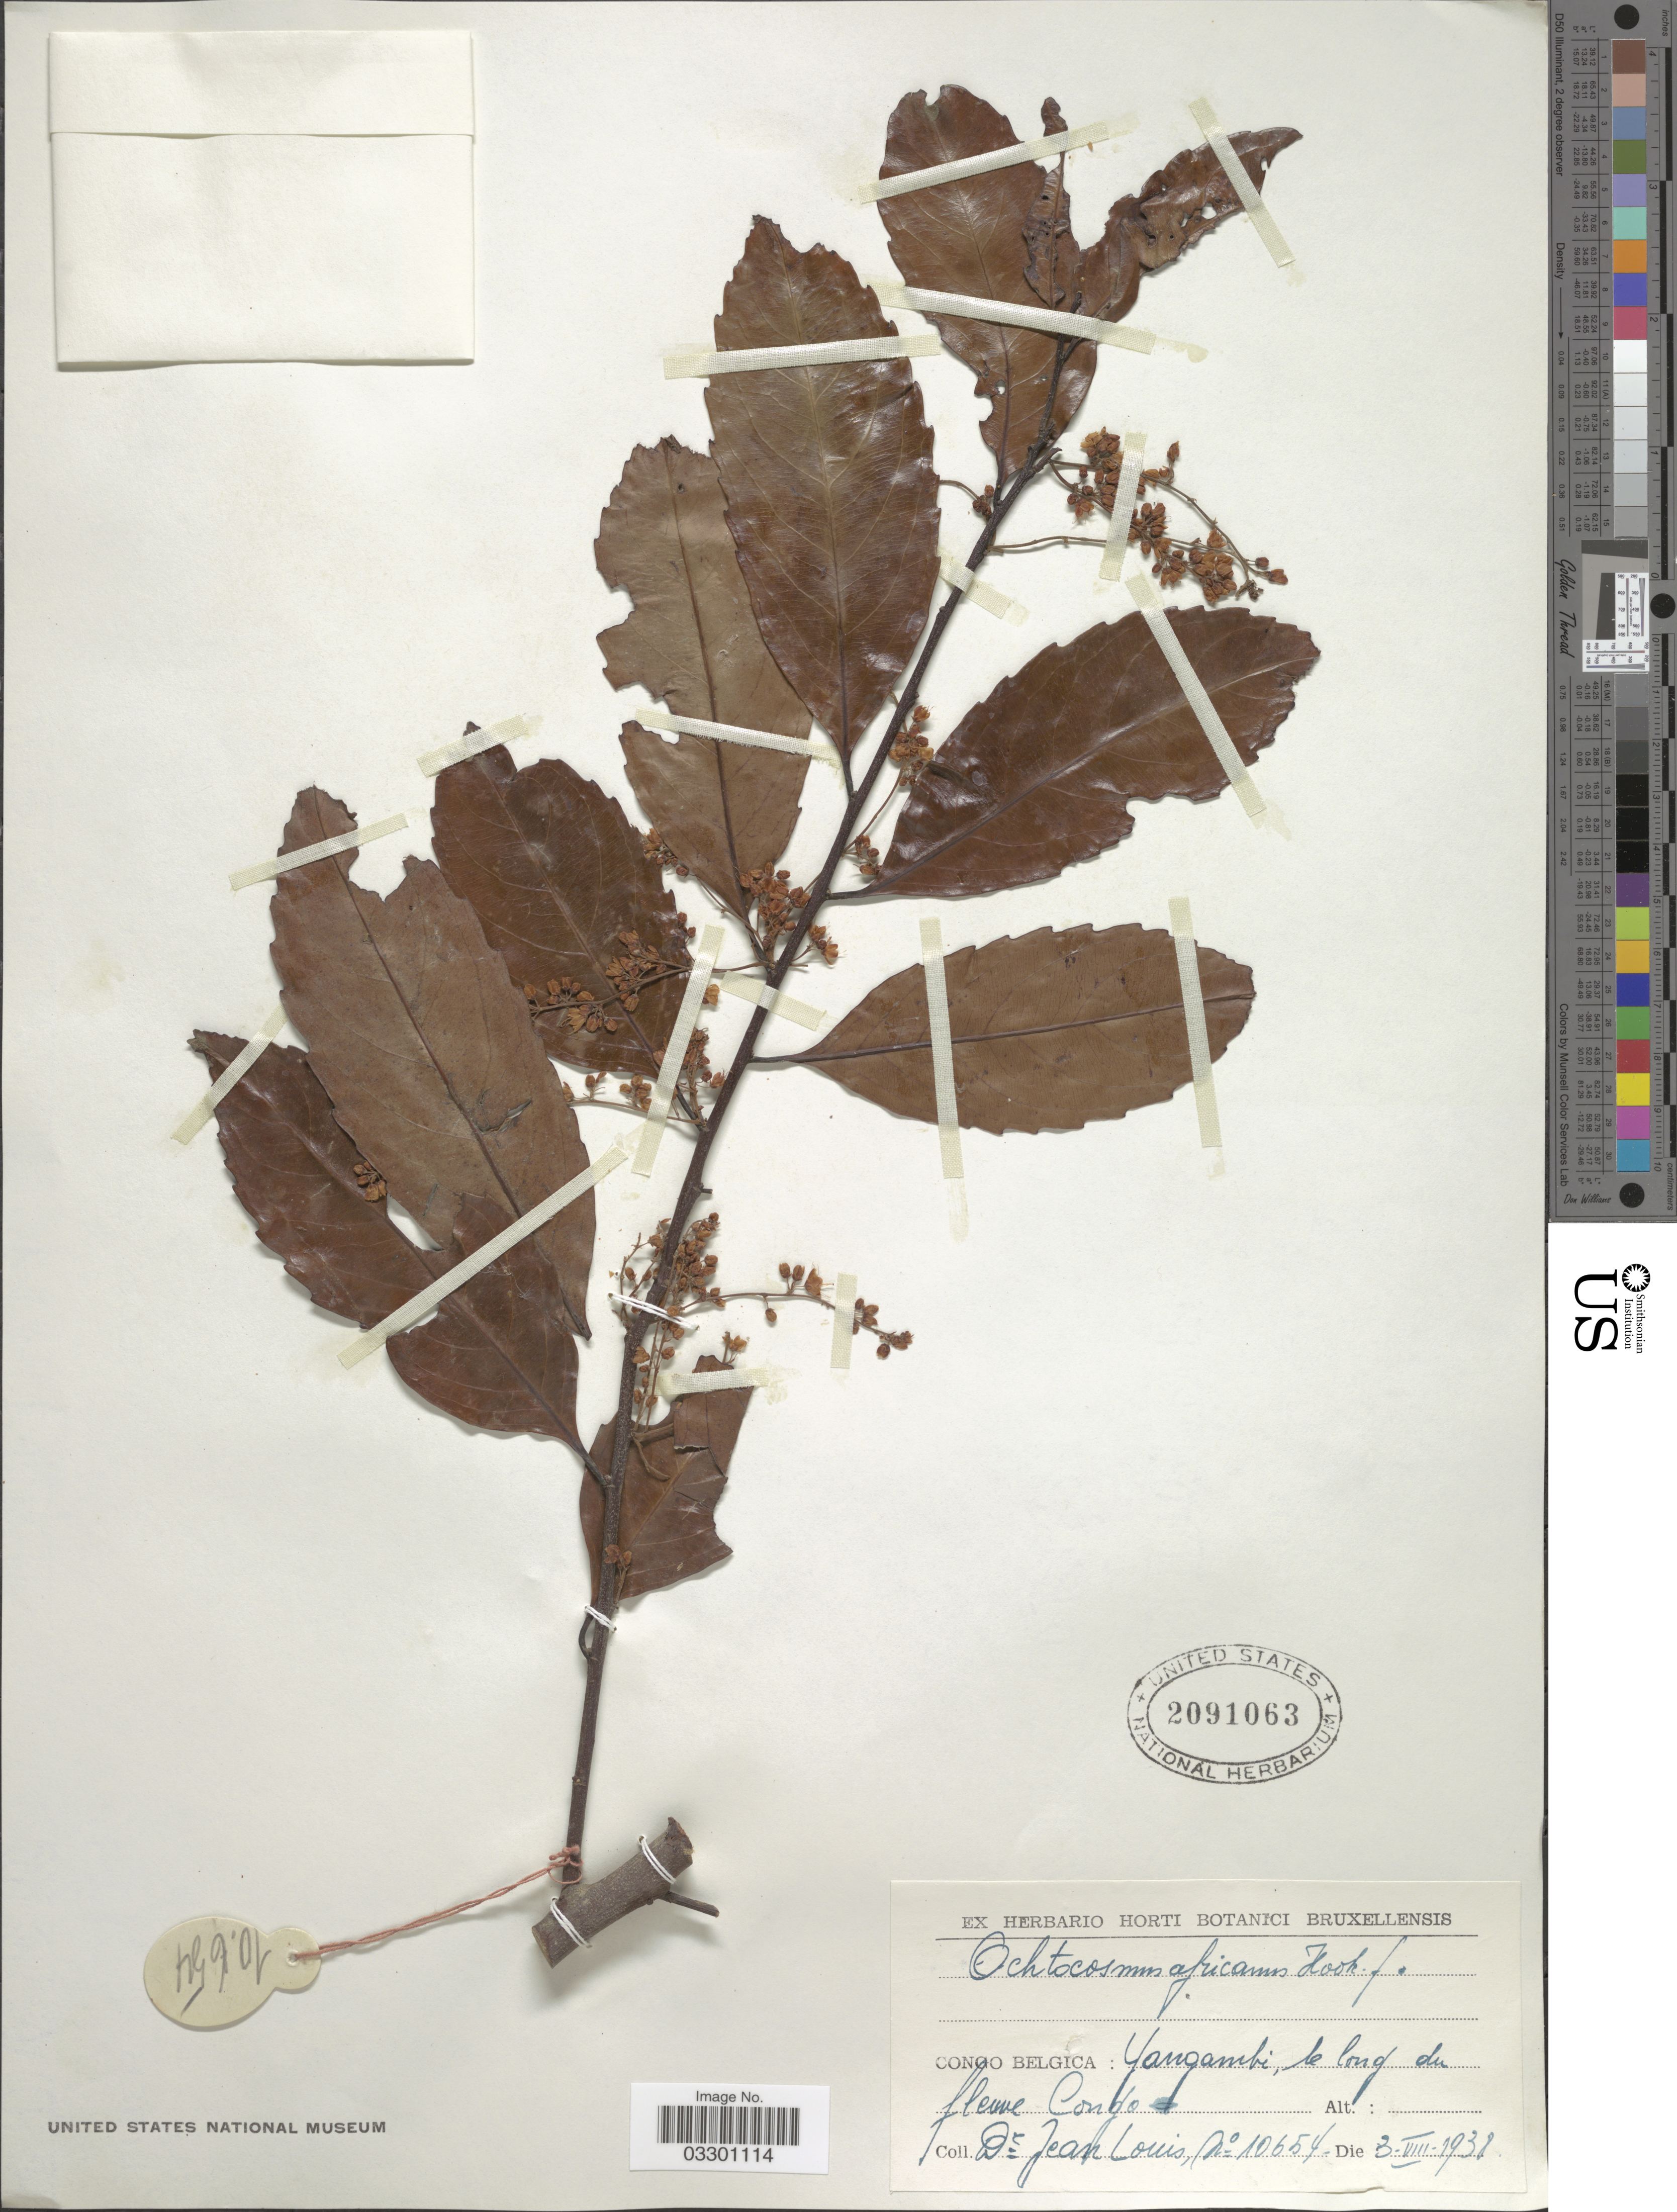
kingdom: Plantae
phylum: Tracheophyta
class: Magnoliopsida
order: Malpighiales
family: Ixonanthaceae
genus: Phyllocosmus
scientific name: Phyllocosmus africanus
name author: (Hook. f.) Klotzsch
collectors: J. Louis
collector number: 10654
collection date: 1938-08-03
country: Congo, Democratic Republic of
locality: Yangambi, le long du flume Congo.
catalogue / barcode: US 2091063